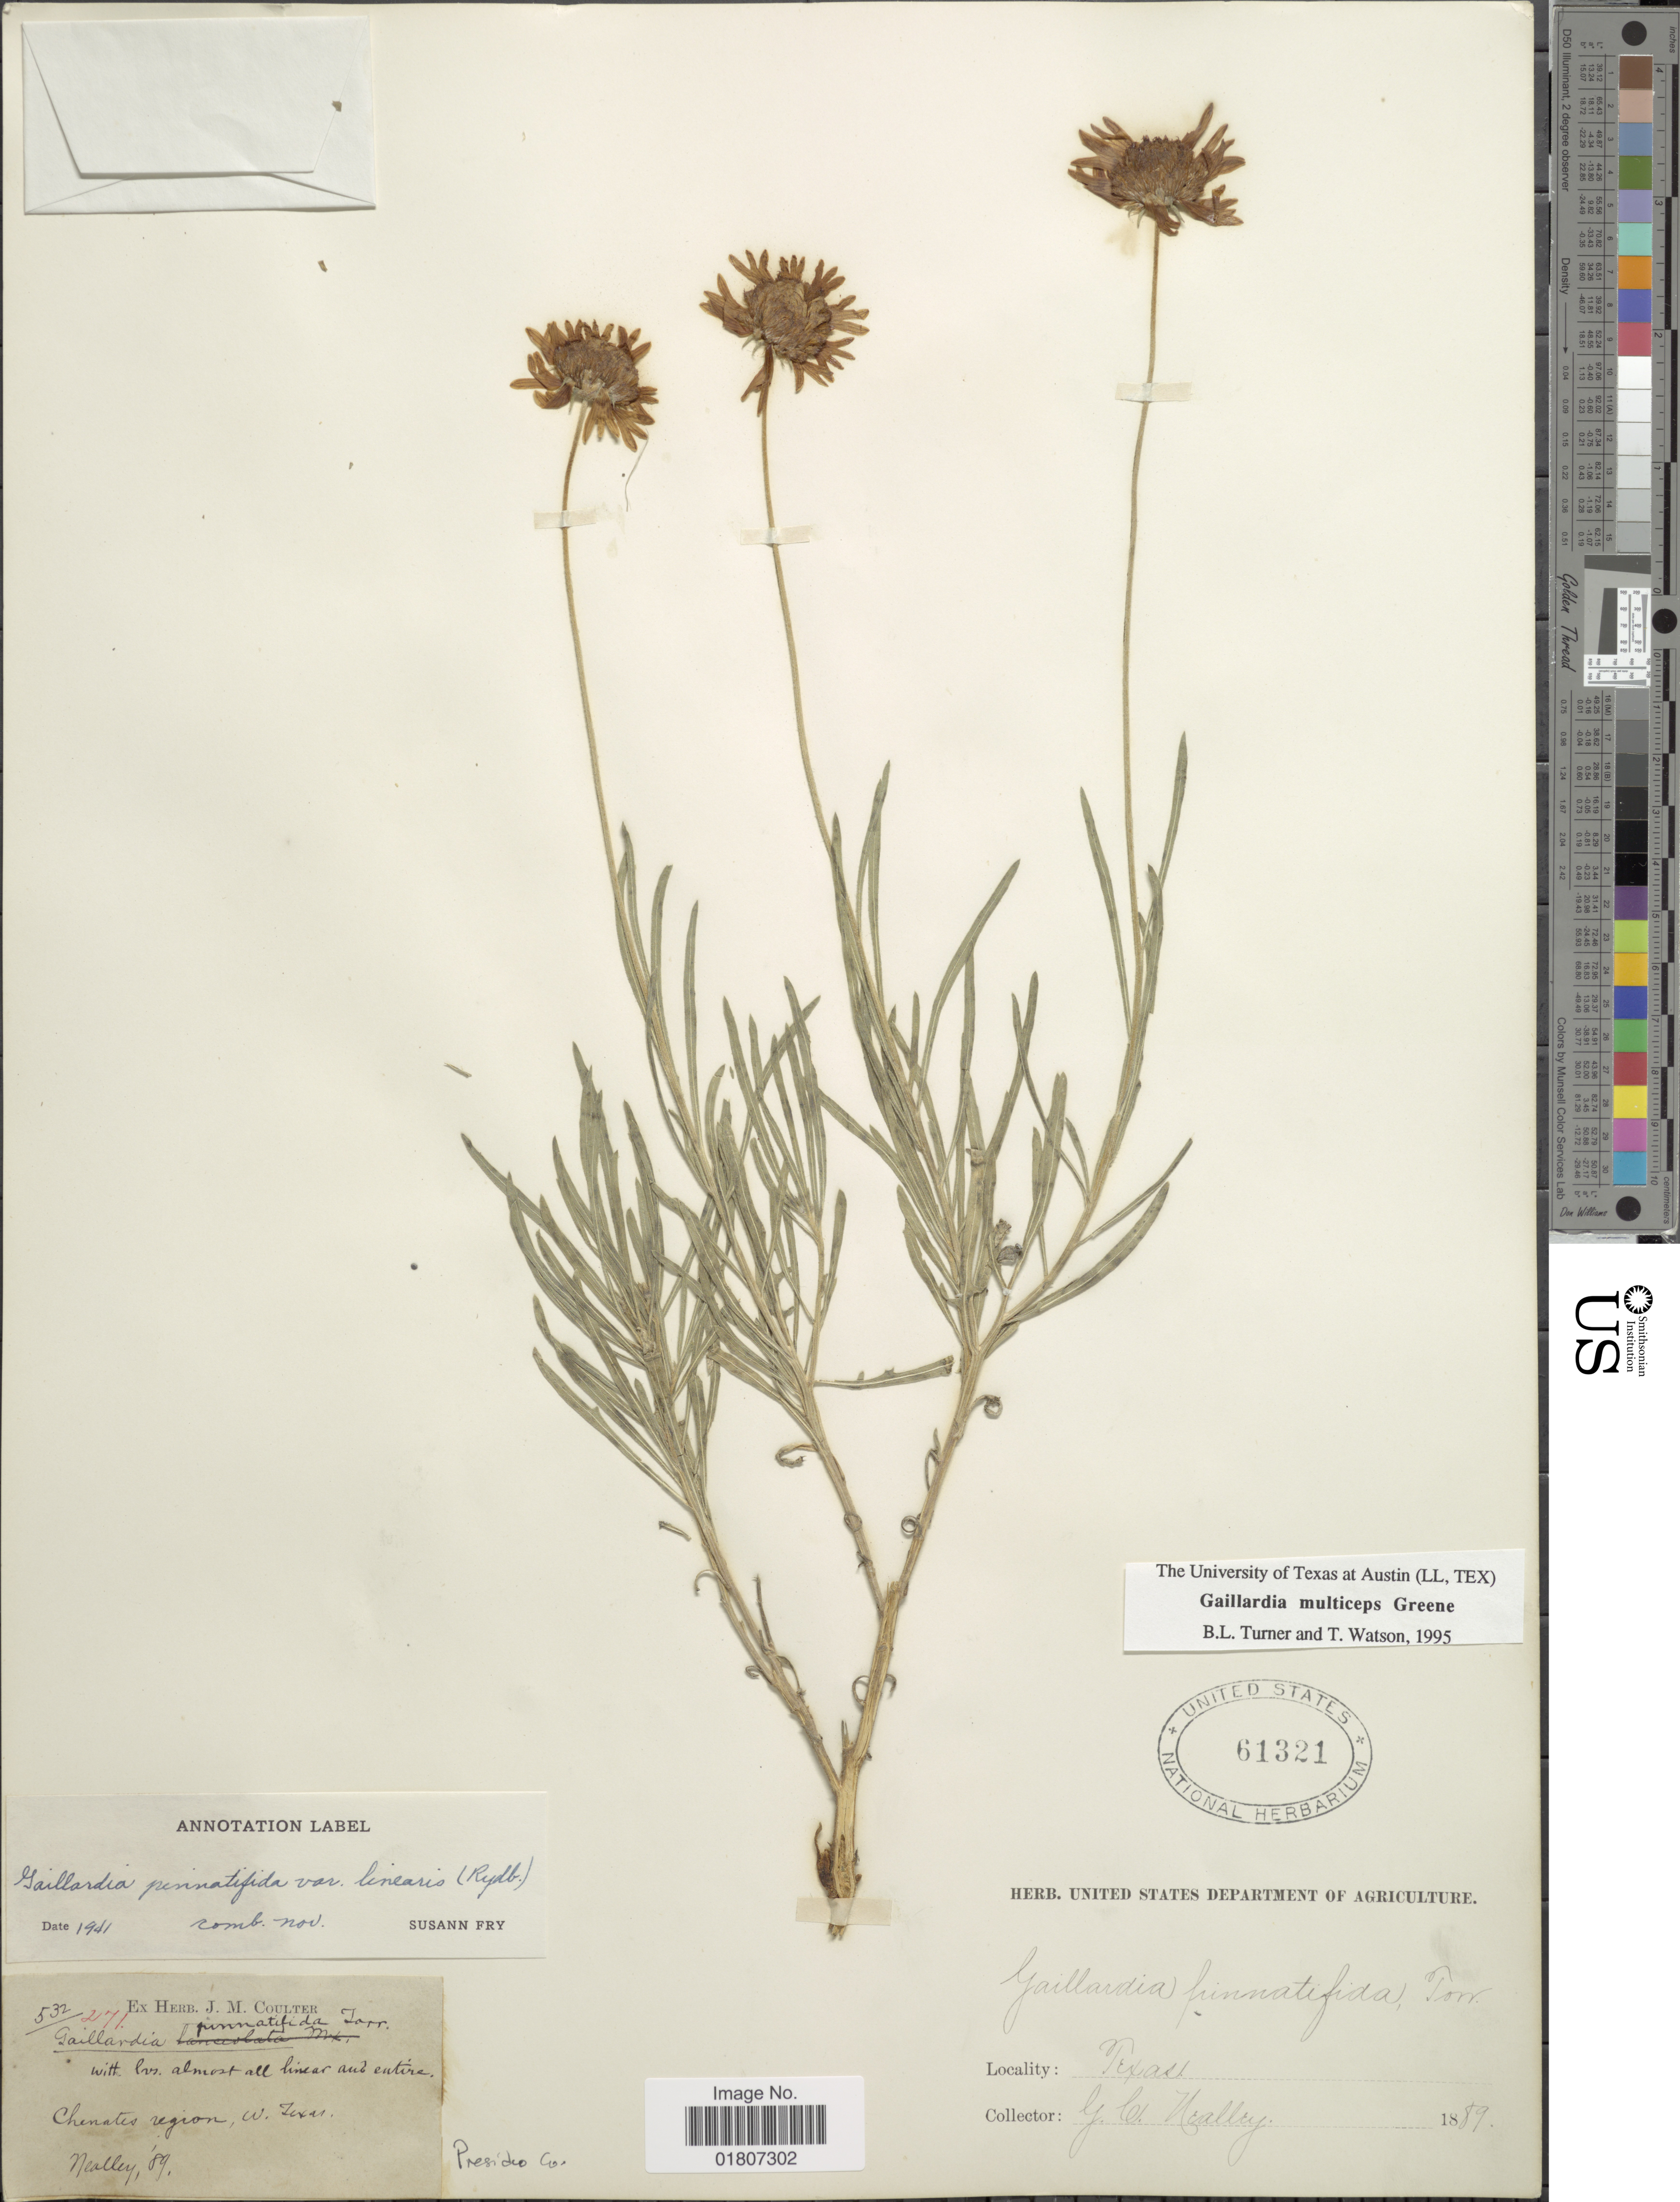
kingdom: Plantae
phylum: Tracheophyta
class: Magnoliopsida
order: Asterales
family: Asteraceae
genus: Gaillardia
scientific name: Gaillardia multiceps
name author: Greene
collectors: G. C. Nealley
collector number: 532/2171*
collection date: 1889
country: United States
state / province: Texas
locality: Chenates Region, W. Tex.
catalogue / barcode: US 61321